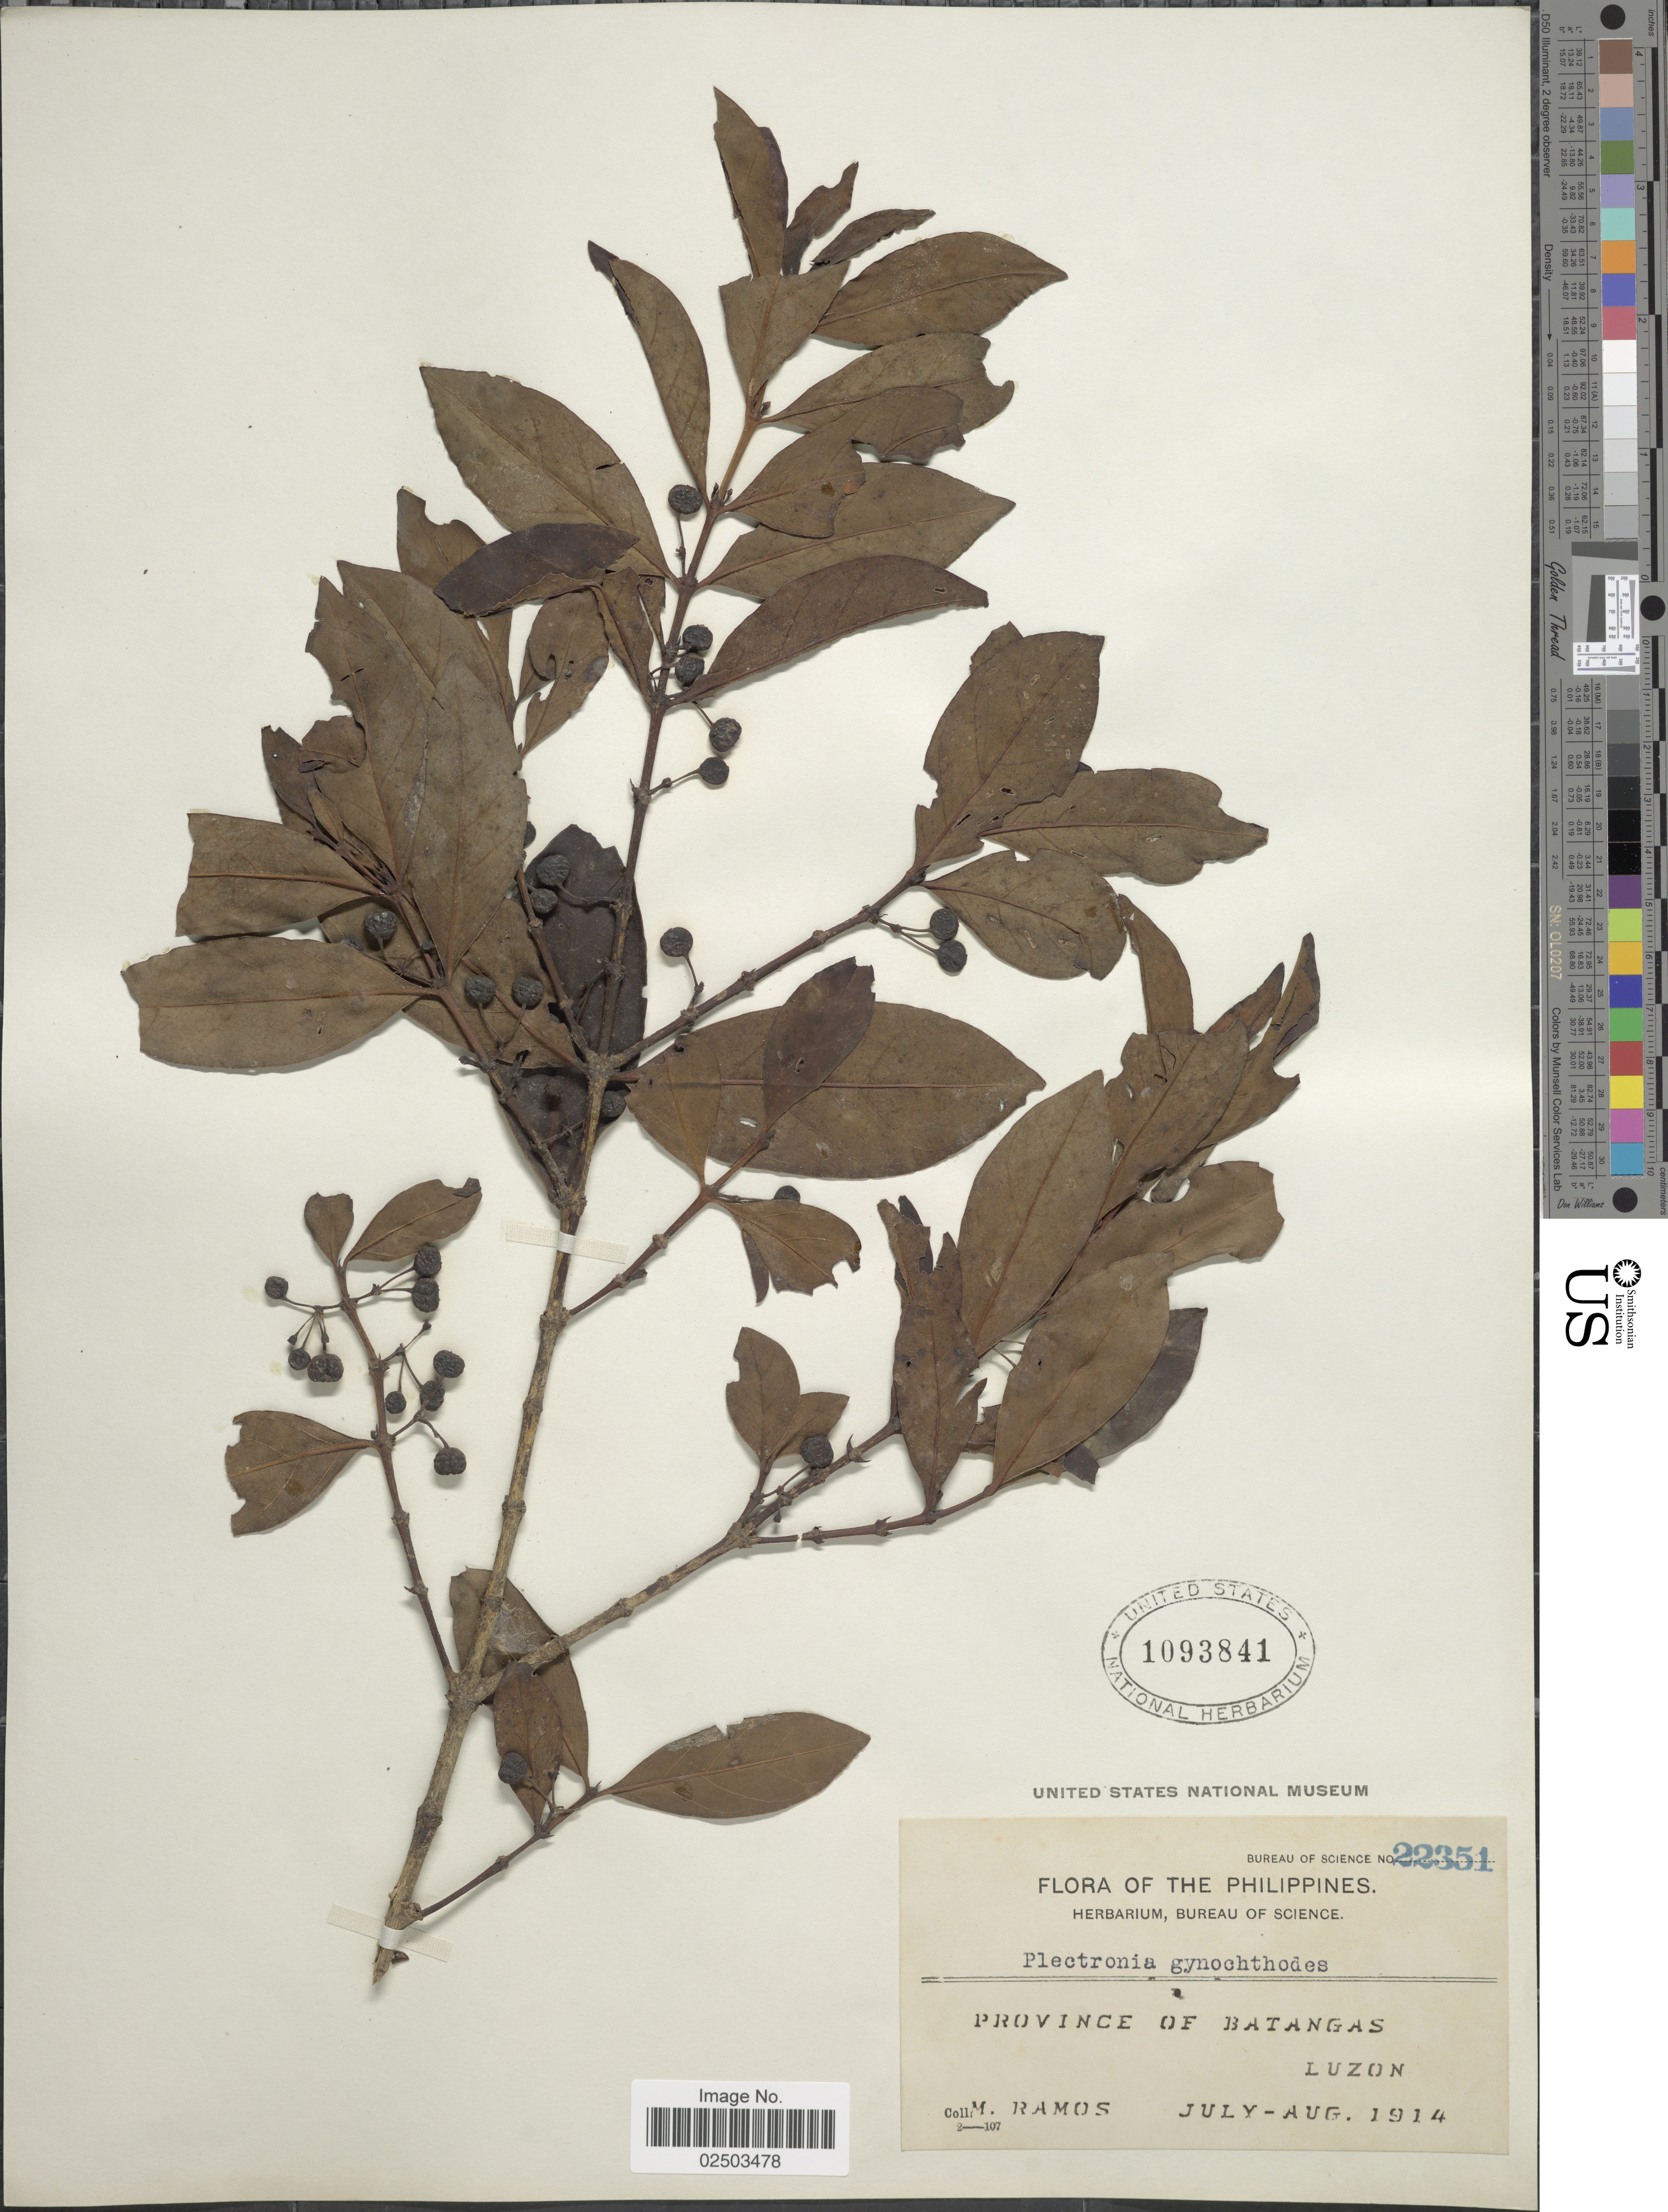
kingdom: Plantae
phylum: Tracheophyta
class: Magnoliopsida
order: Gentianales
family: Rubiaceae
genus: Canthium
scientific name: Canthium gynochthodes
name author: Baill.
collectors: M. Ramos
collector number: Bureau of Science 22351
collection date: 1914-07/1914-08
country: Philippines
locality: Province of Batangas, Luzon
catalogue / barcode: US 1093841